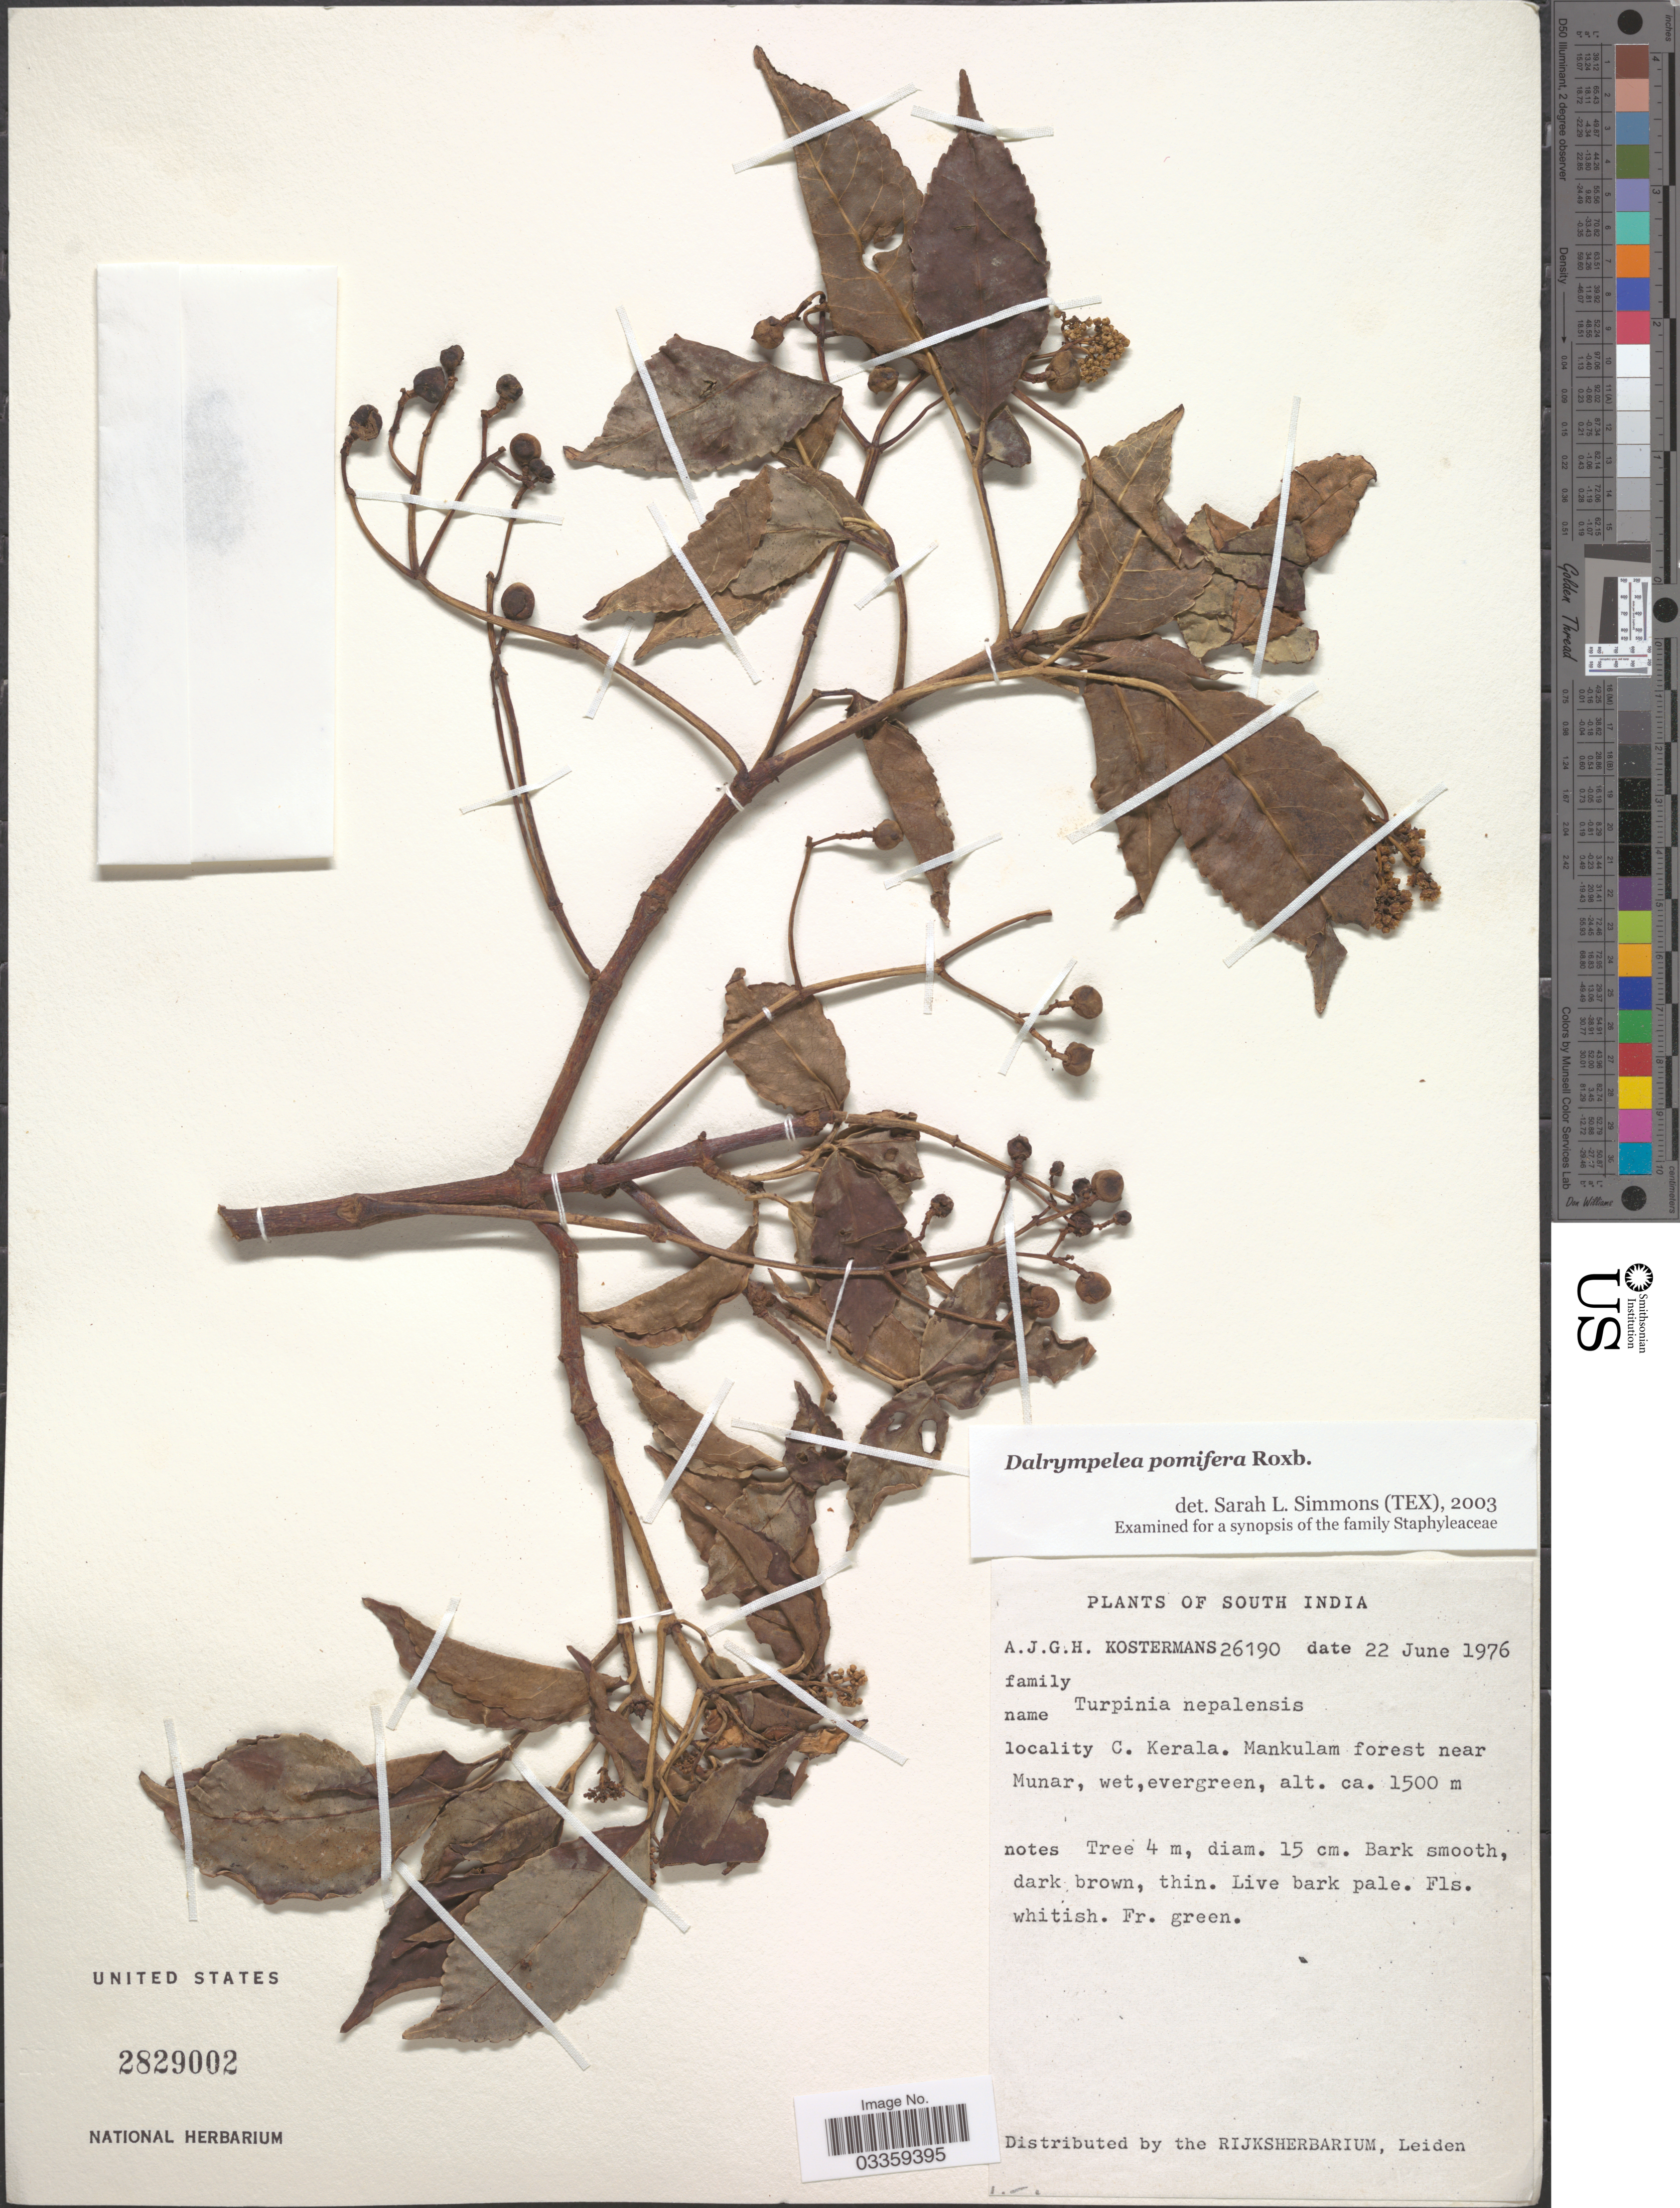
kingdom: Plantae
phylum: Tracheophyta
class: Magnoliopsida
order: Crossosomatales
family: Staphyleaceae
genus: Dalrympelea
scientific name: Dalrympelea pomifera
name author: Roxb.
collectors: A. J. G. Kostermans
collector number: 26190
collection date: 1976-06-22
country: India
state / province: Kerala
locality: South India. C. Kerala. Mankulam forest near Munar.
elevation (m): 1500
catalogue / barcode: US 2829002